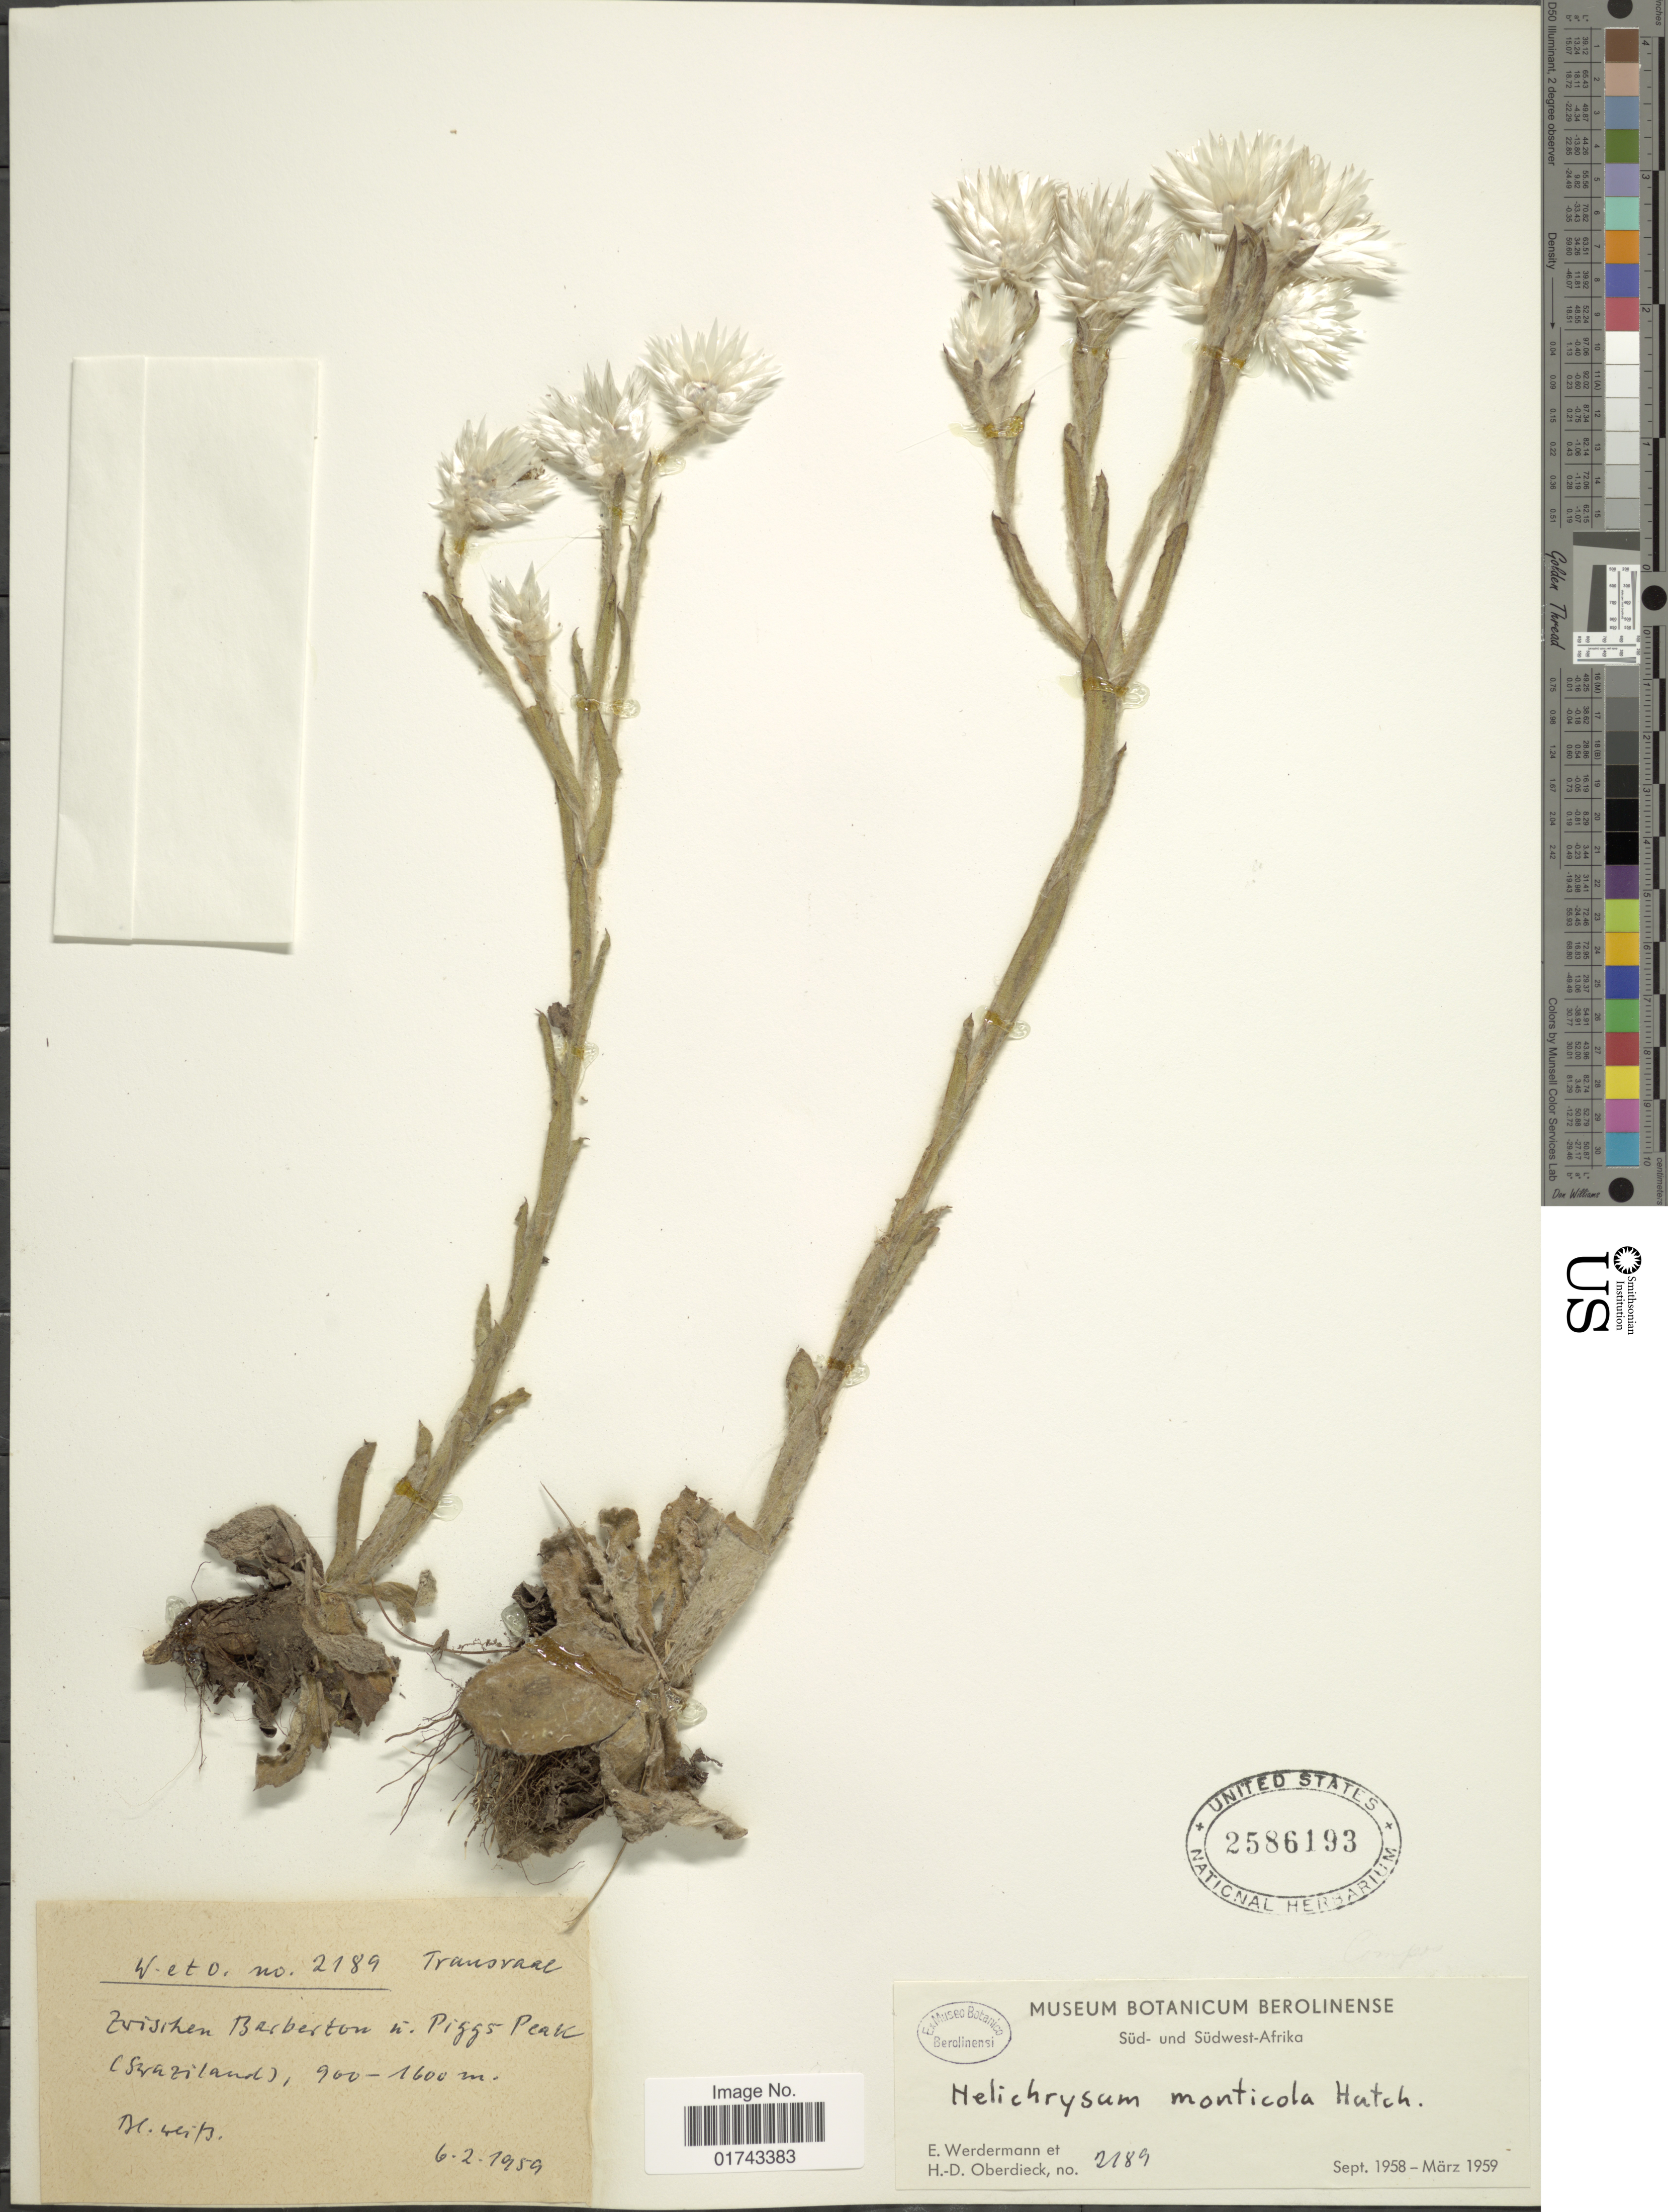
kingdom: Plantae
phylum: Tracheophyta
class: Magnoliopsida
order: Asterales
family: Asteraceae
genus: Helichrysum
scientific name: Helichrysum monticola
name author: Hilliard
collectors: E. Werdermann & H. Oberdieck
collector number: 2189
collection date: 1959-02-06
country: Eswatini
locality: Transvaal, Zwischen Barberton n. Piggs Peak, Süd- und Südwest Afrika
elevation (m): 900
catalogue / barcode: US 2586193